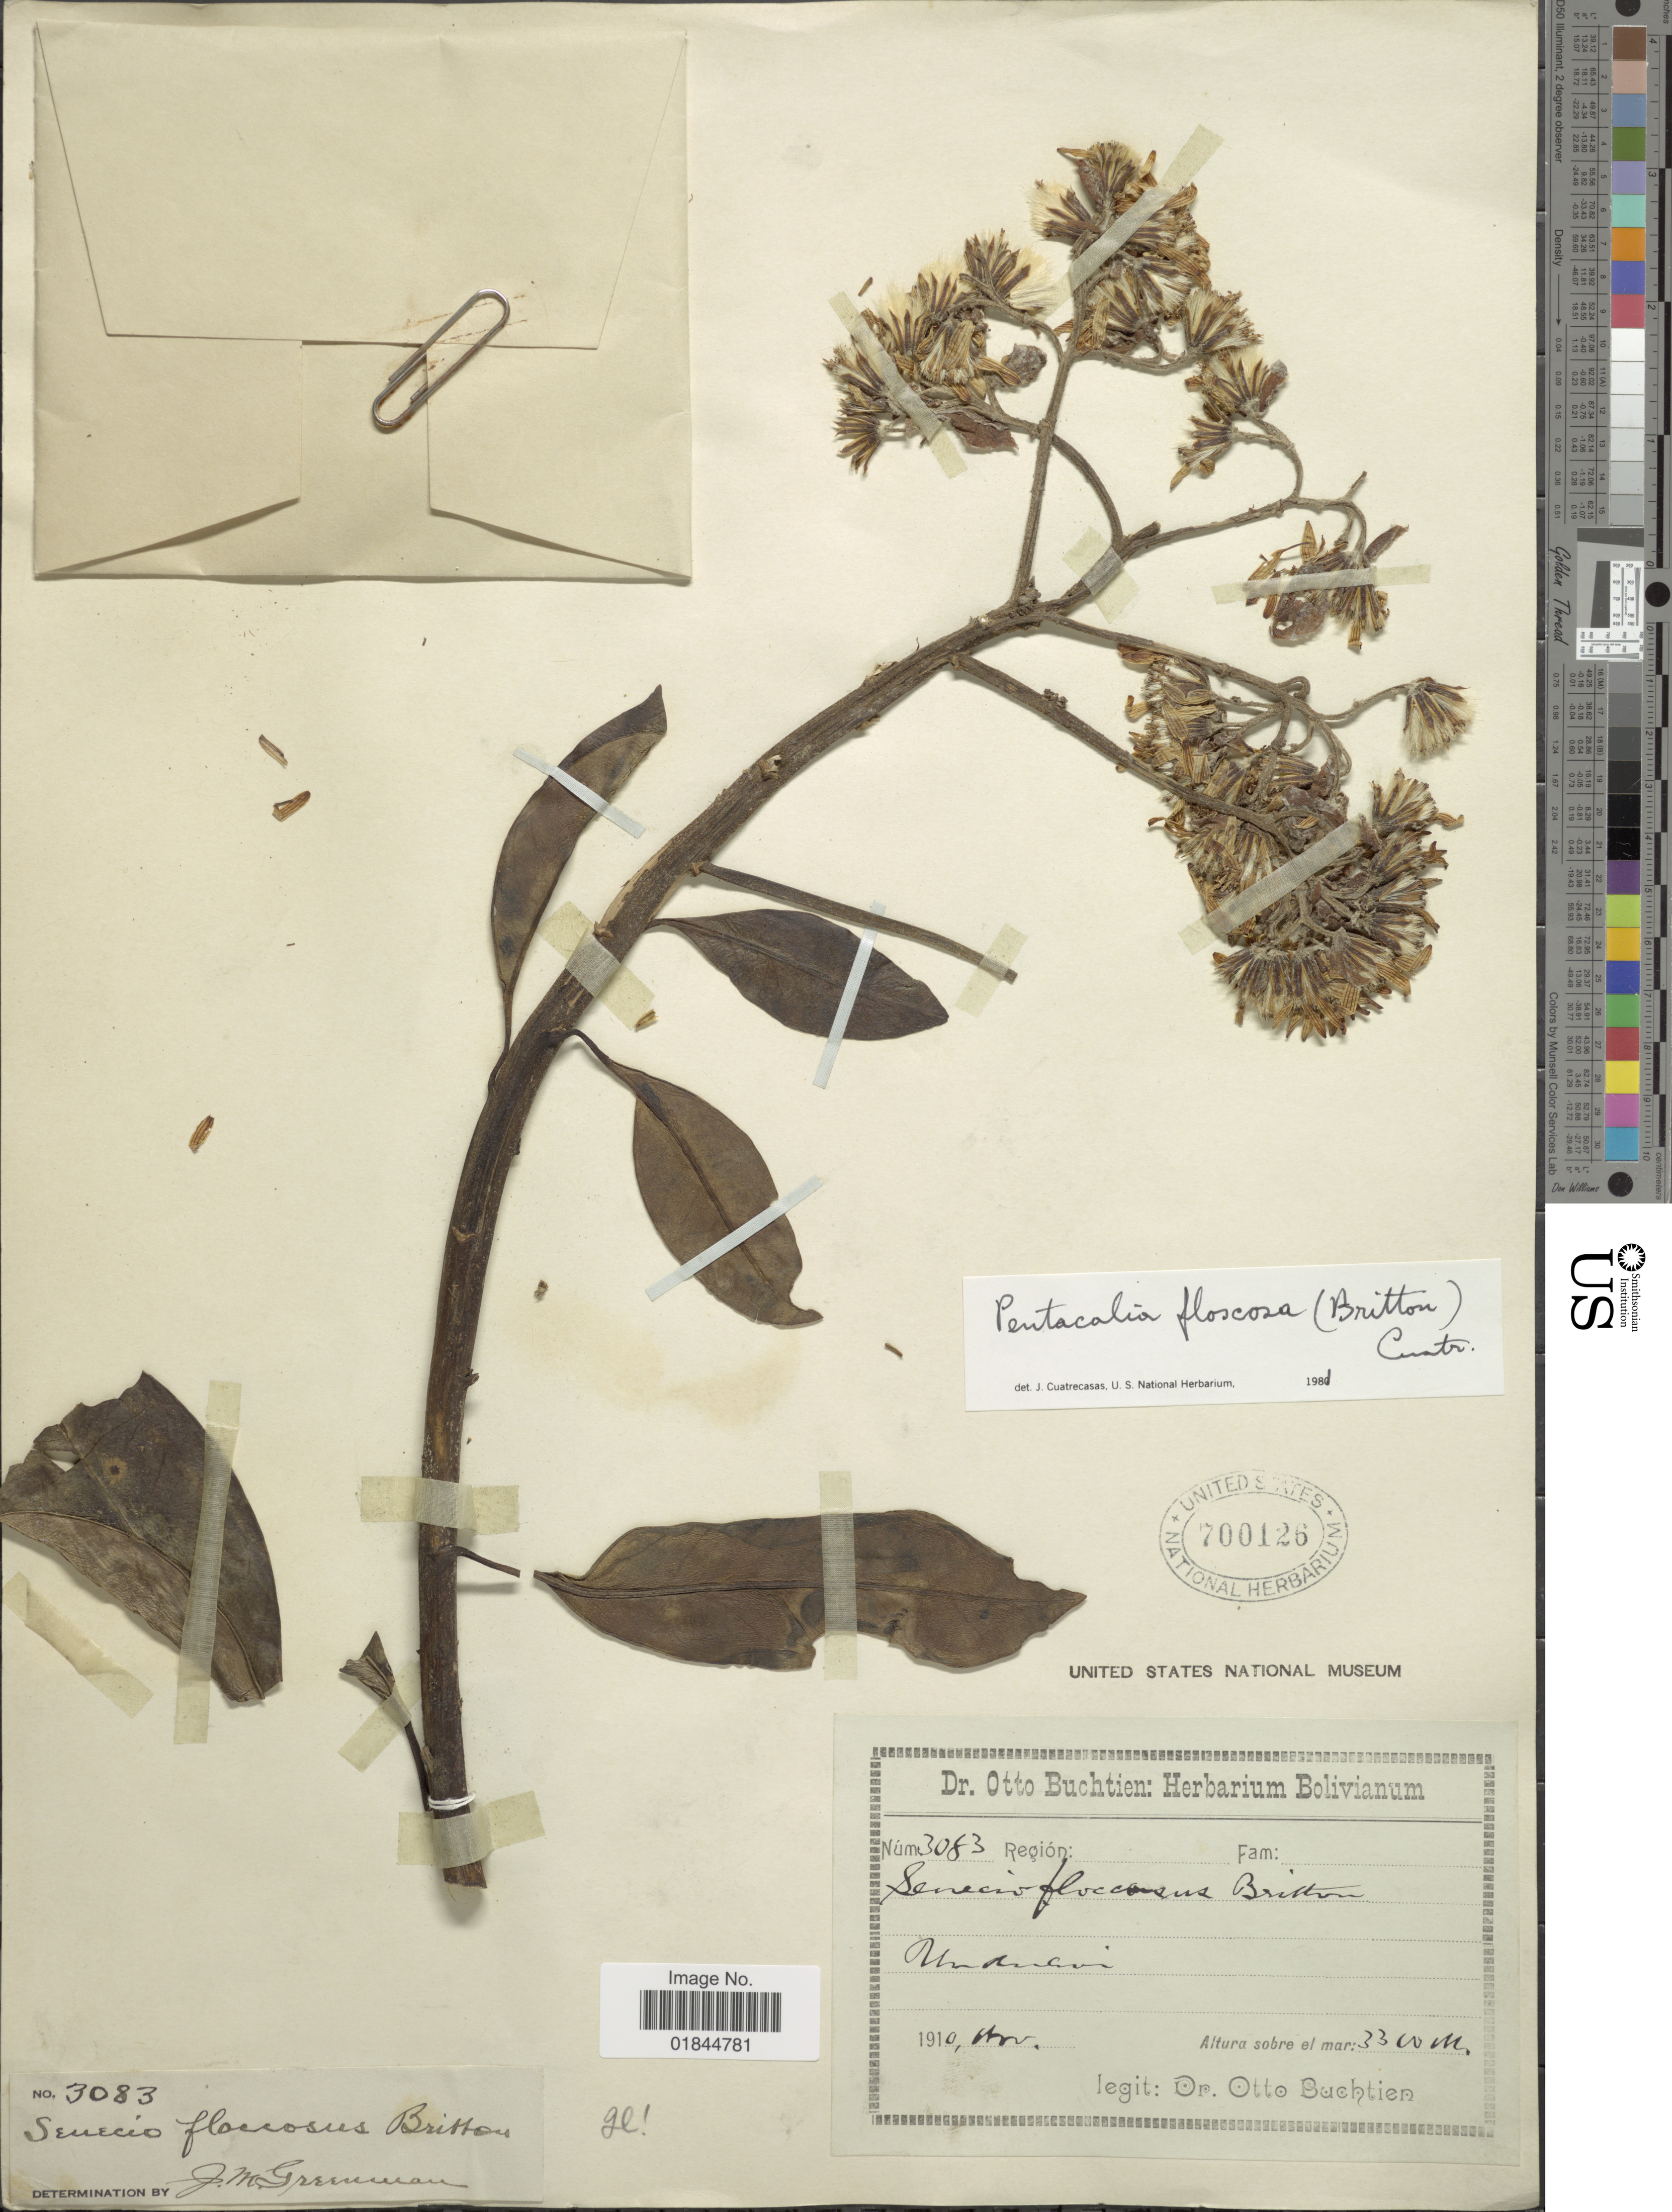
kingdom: Plantae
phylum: Tracheophyta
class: Magnoliopsida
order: Asterales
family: Asteraceae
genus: Pentacalia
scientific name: Pentacalia floccosa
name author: (Britton) Cuatrec.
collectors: O. Buchtien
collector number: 3083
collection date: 1910-11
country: Bolivia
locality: Unduavi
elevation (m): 3300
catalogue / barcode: US 700125